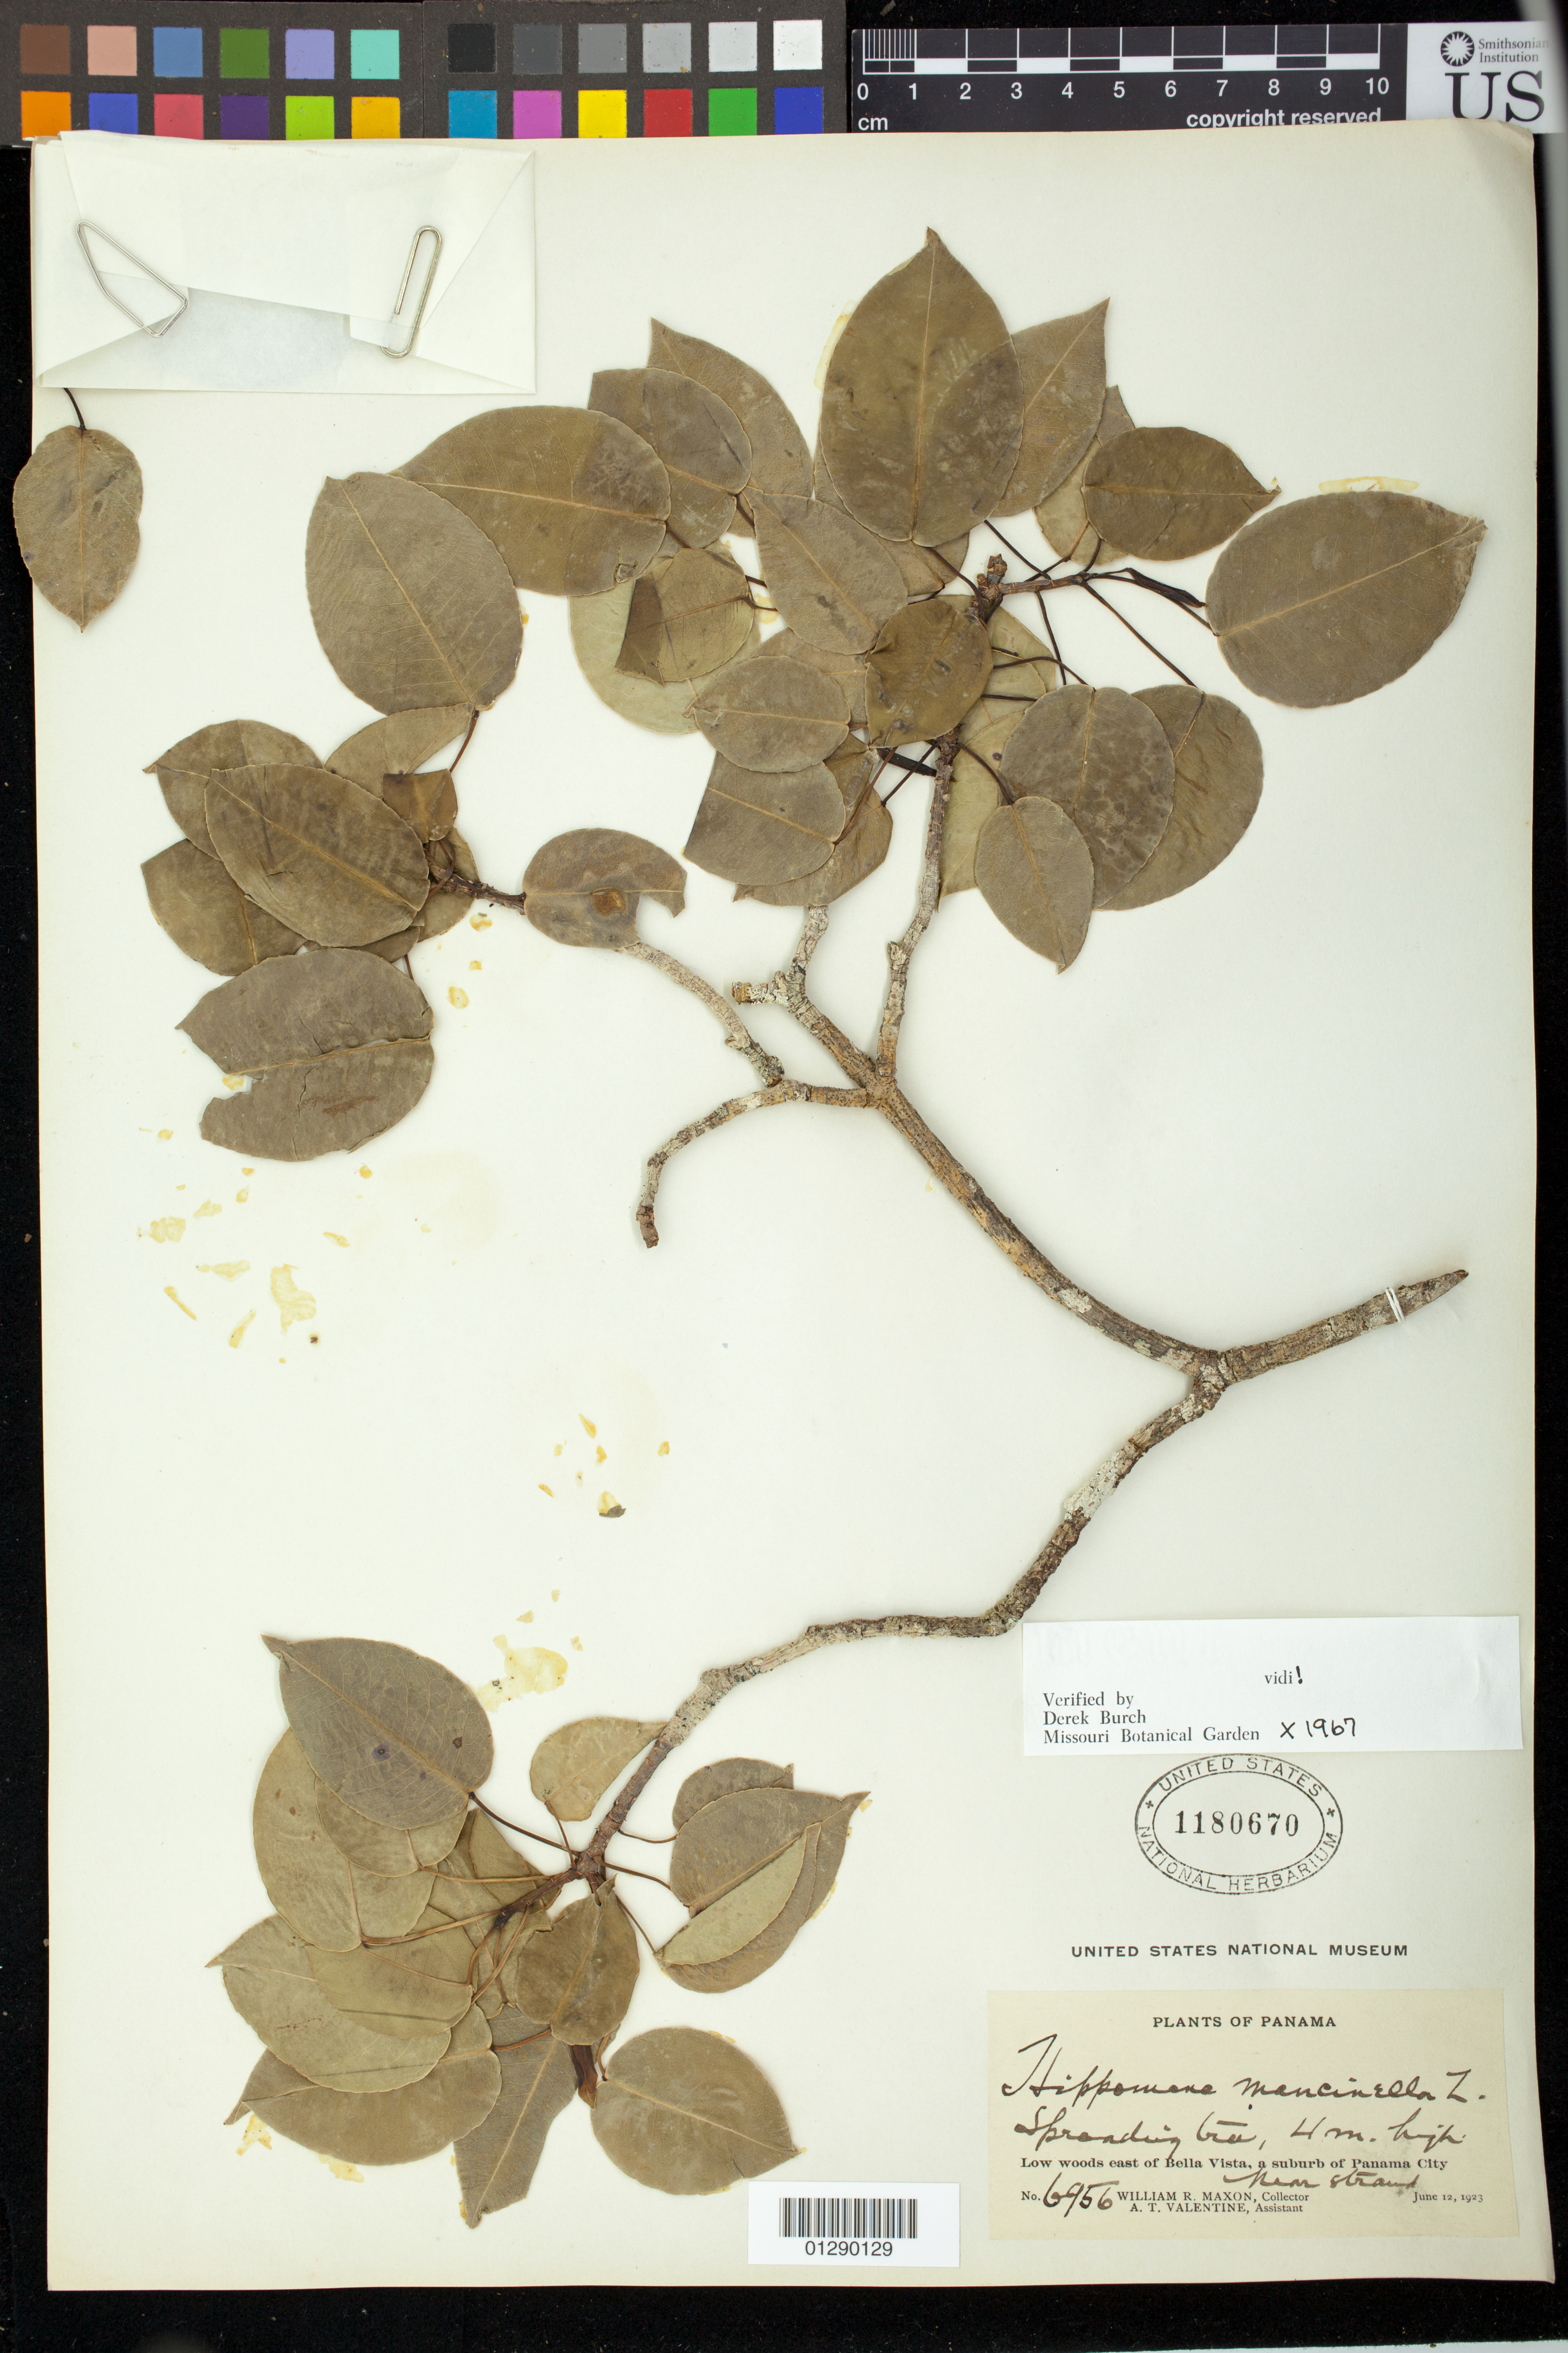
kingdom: Plantae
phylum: Tracheophyta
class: Magnoliopsida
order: Malpighiales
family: Euphorbiaceae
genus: Hippomane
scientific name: Hippomane mancinella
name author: L.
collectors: W. R. Maxon & A. Valentine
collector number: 6956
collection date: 1923-06-12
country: Panama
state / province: Panamá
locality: east of Bella Vista, a suburb of Panama City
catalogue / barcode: US 1180670